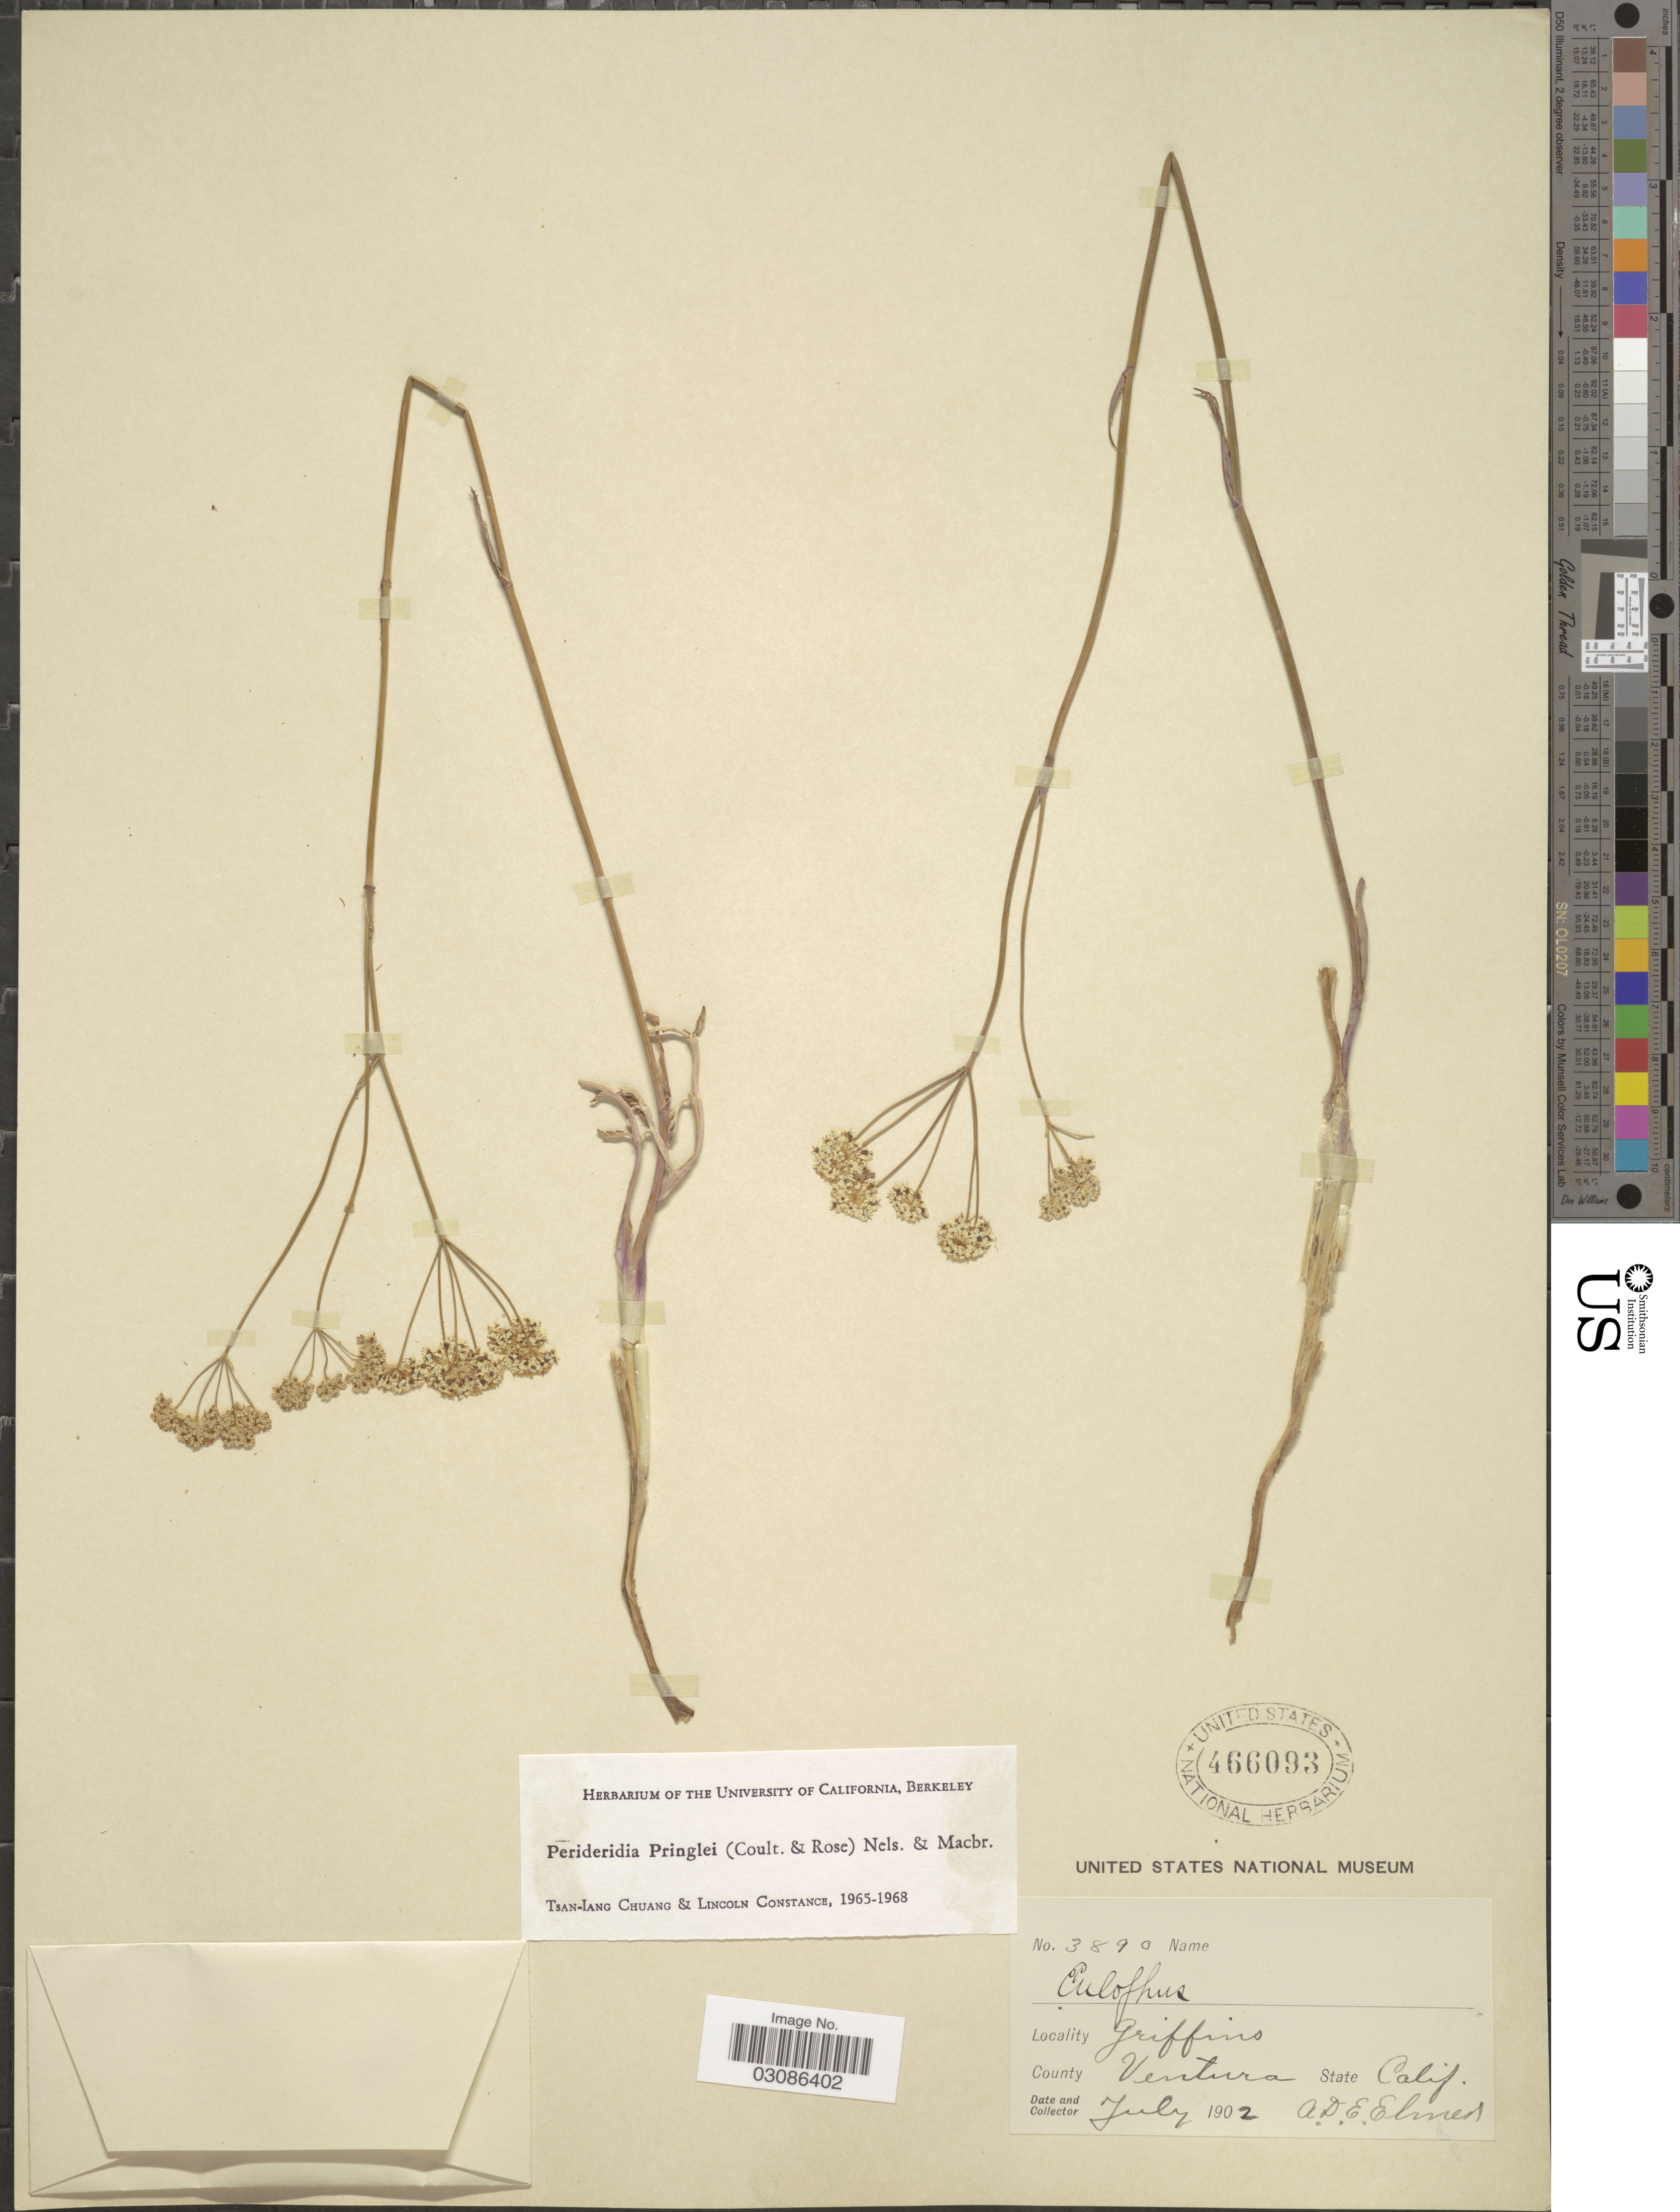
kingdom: Plantae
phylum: Tracheophyta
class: Magnoliopsida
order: Apiales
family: Apiaceae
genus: Perideridia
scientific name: Perideridia pringlei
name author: (J.M. Coult. & Rose) A. Nelson & J.F. Macbr.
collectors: A. D. E. Elmer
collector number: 3890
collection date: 1902-07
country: United States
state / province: California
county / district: Ventura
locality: Griffins, County Ventura.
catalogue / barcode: US 466093